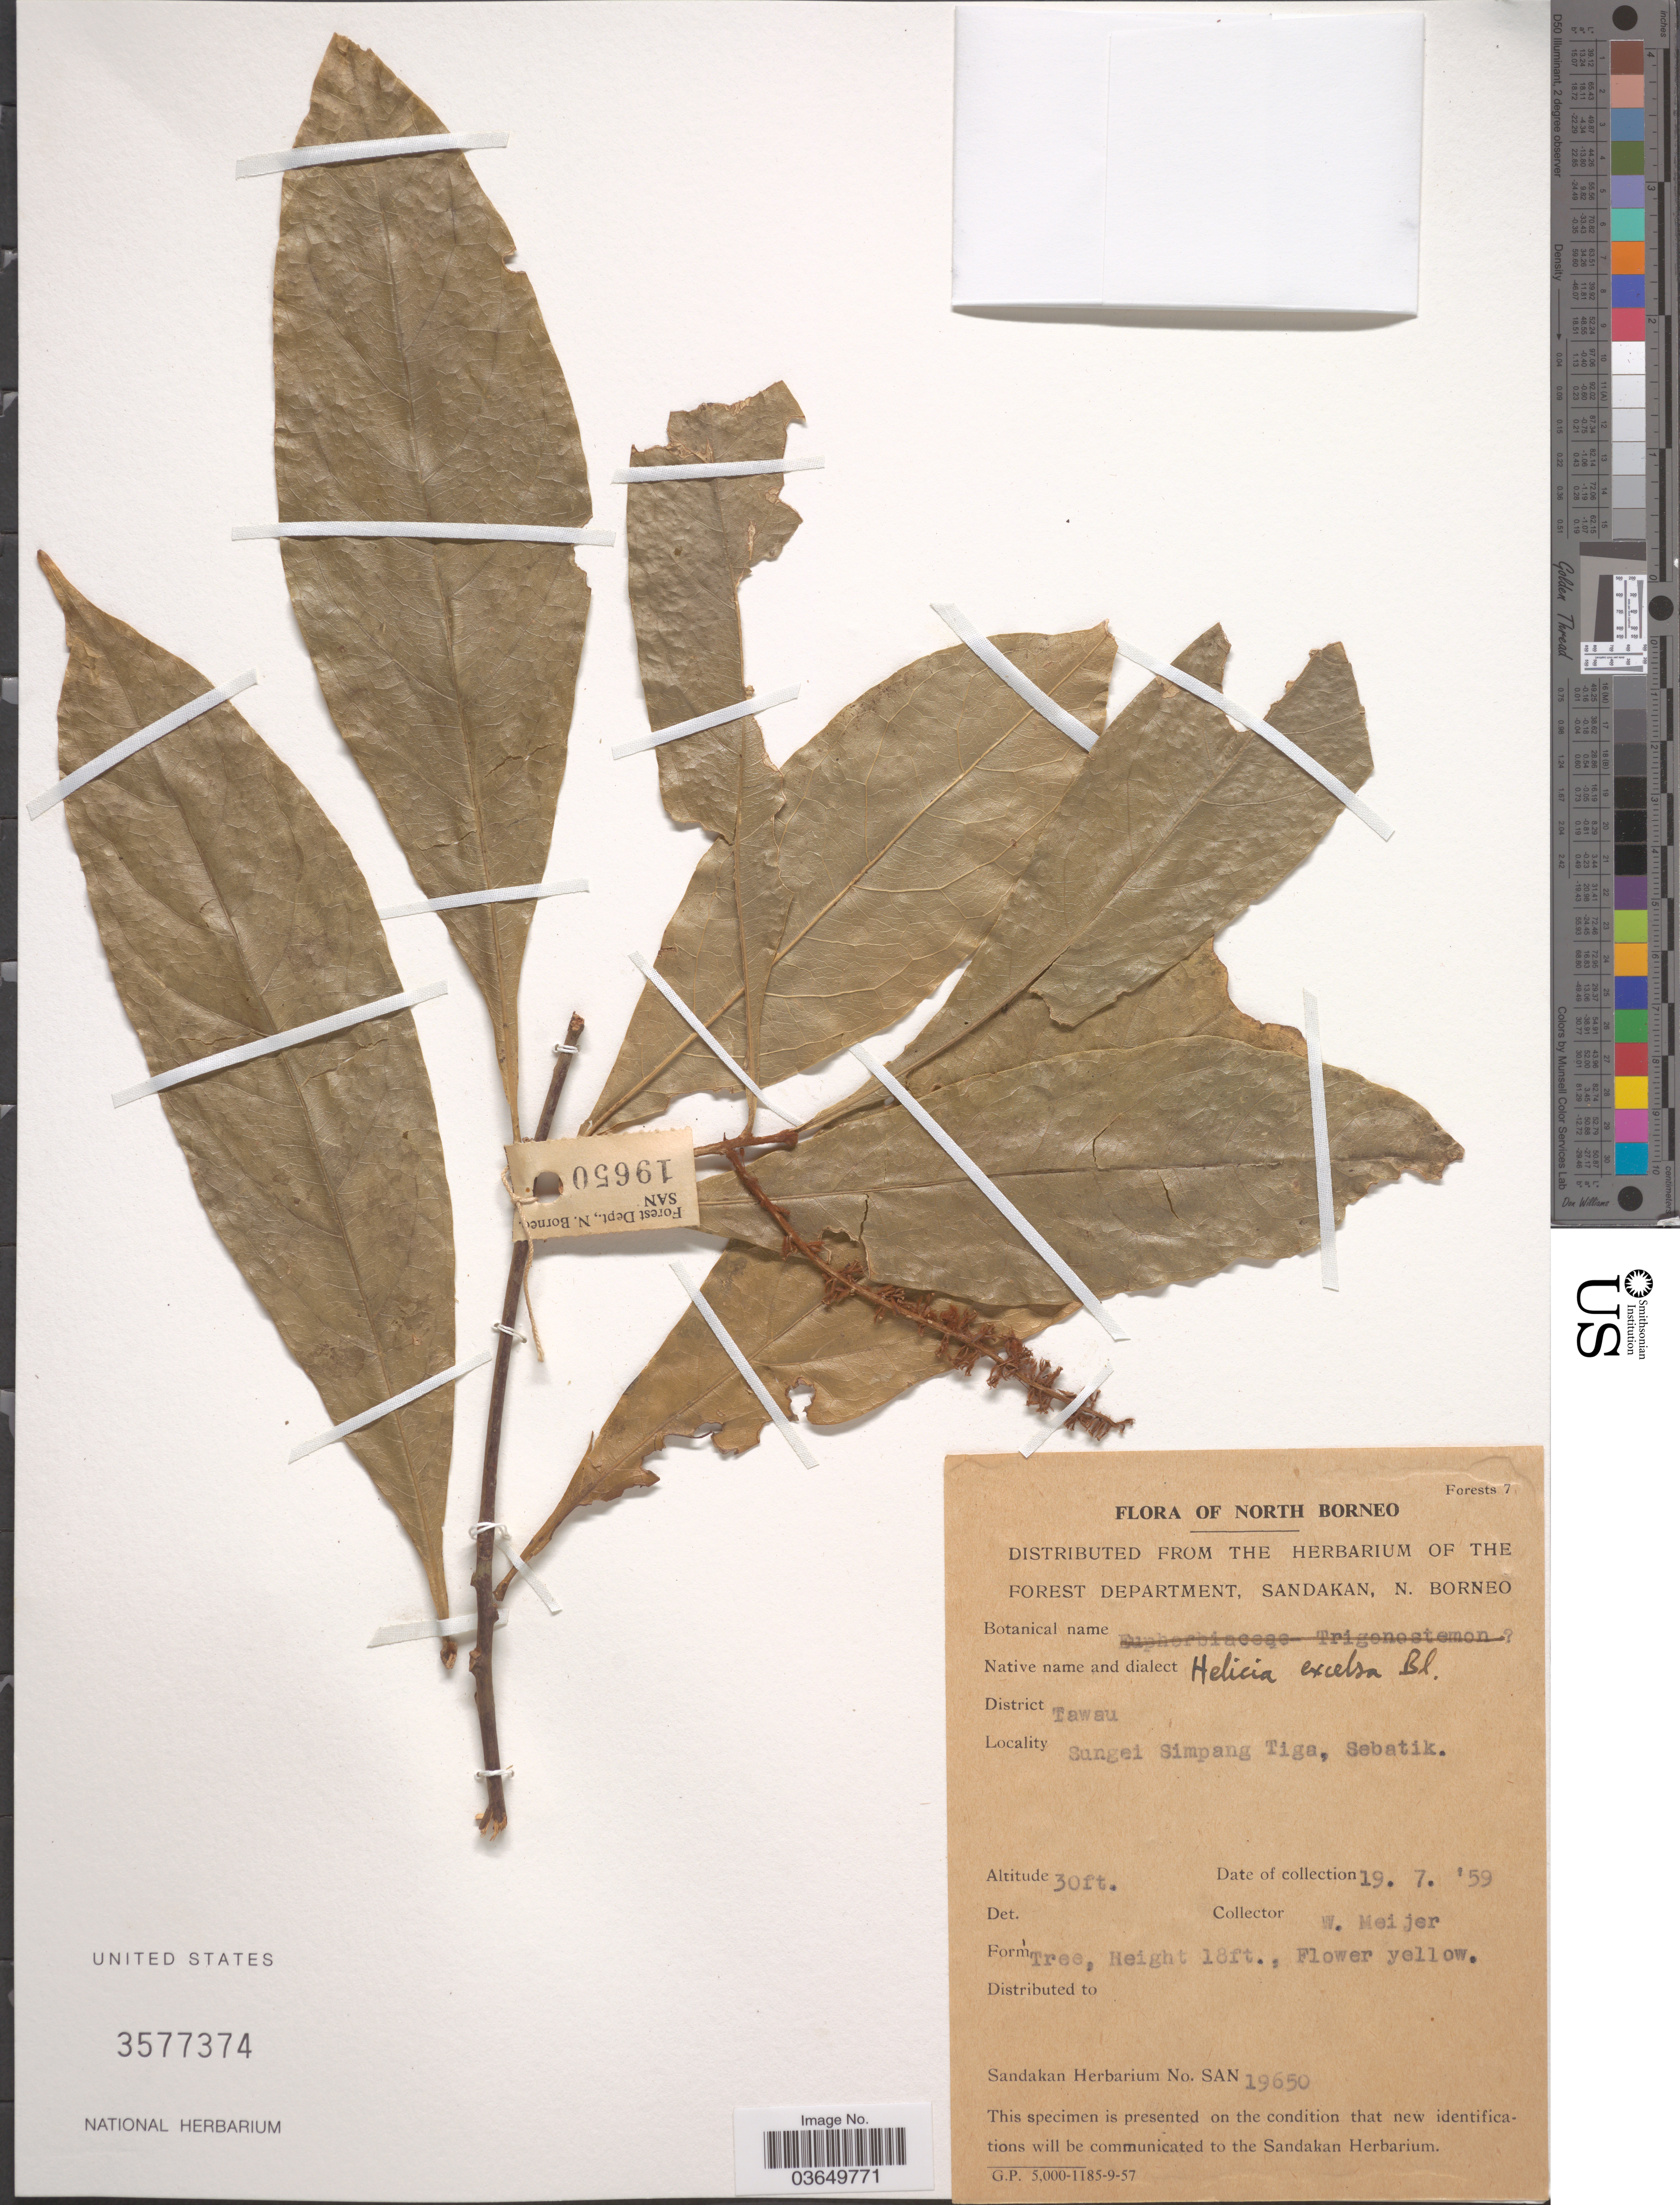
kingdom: Plantae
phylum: Tracheophyta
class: Magnoliopsida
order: Proteales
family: Proteaceae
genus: Helicia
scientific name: Helicia excelsa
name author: (Roxb.) Blume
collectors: W. Meijer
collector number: SAN 19650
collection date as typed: Transcribed d/m/y: 19/7/59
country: Malaysia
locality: North Borneo. District Tawau. Sungei Simpang Tiga, Sebatik.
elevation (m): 9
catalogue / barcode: US 3577374